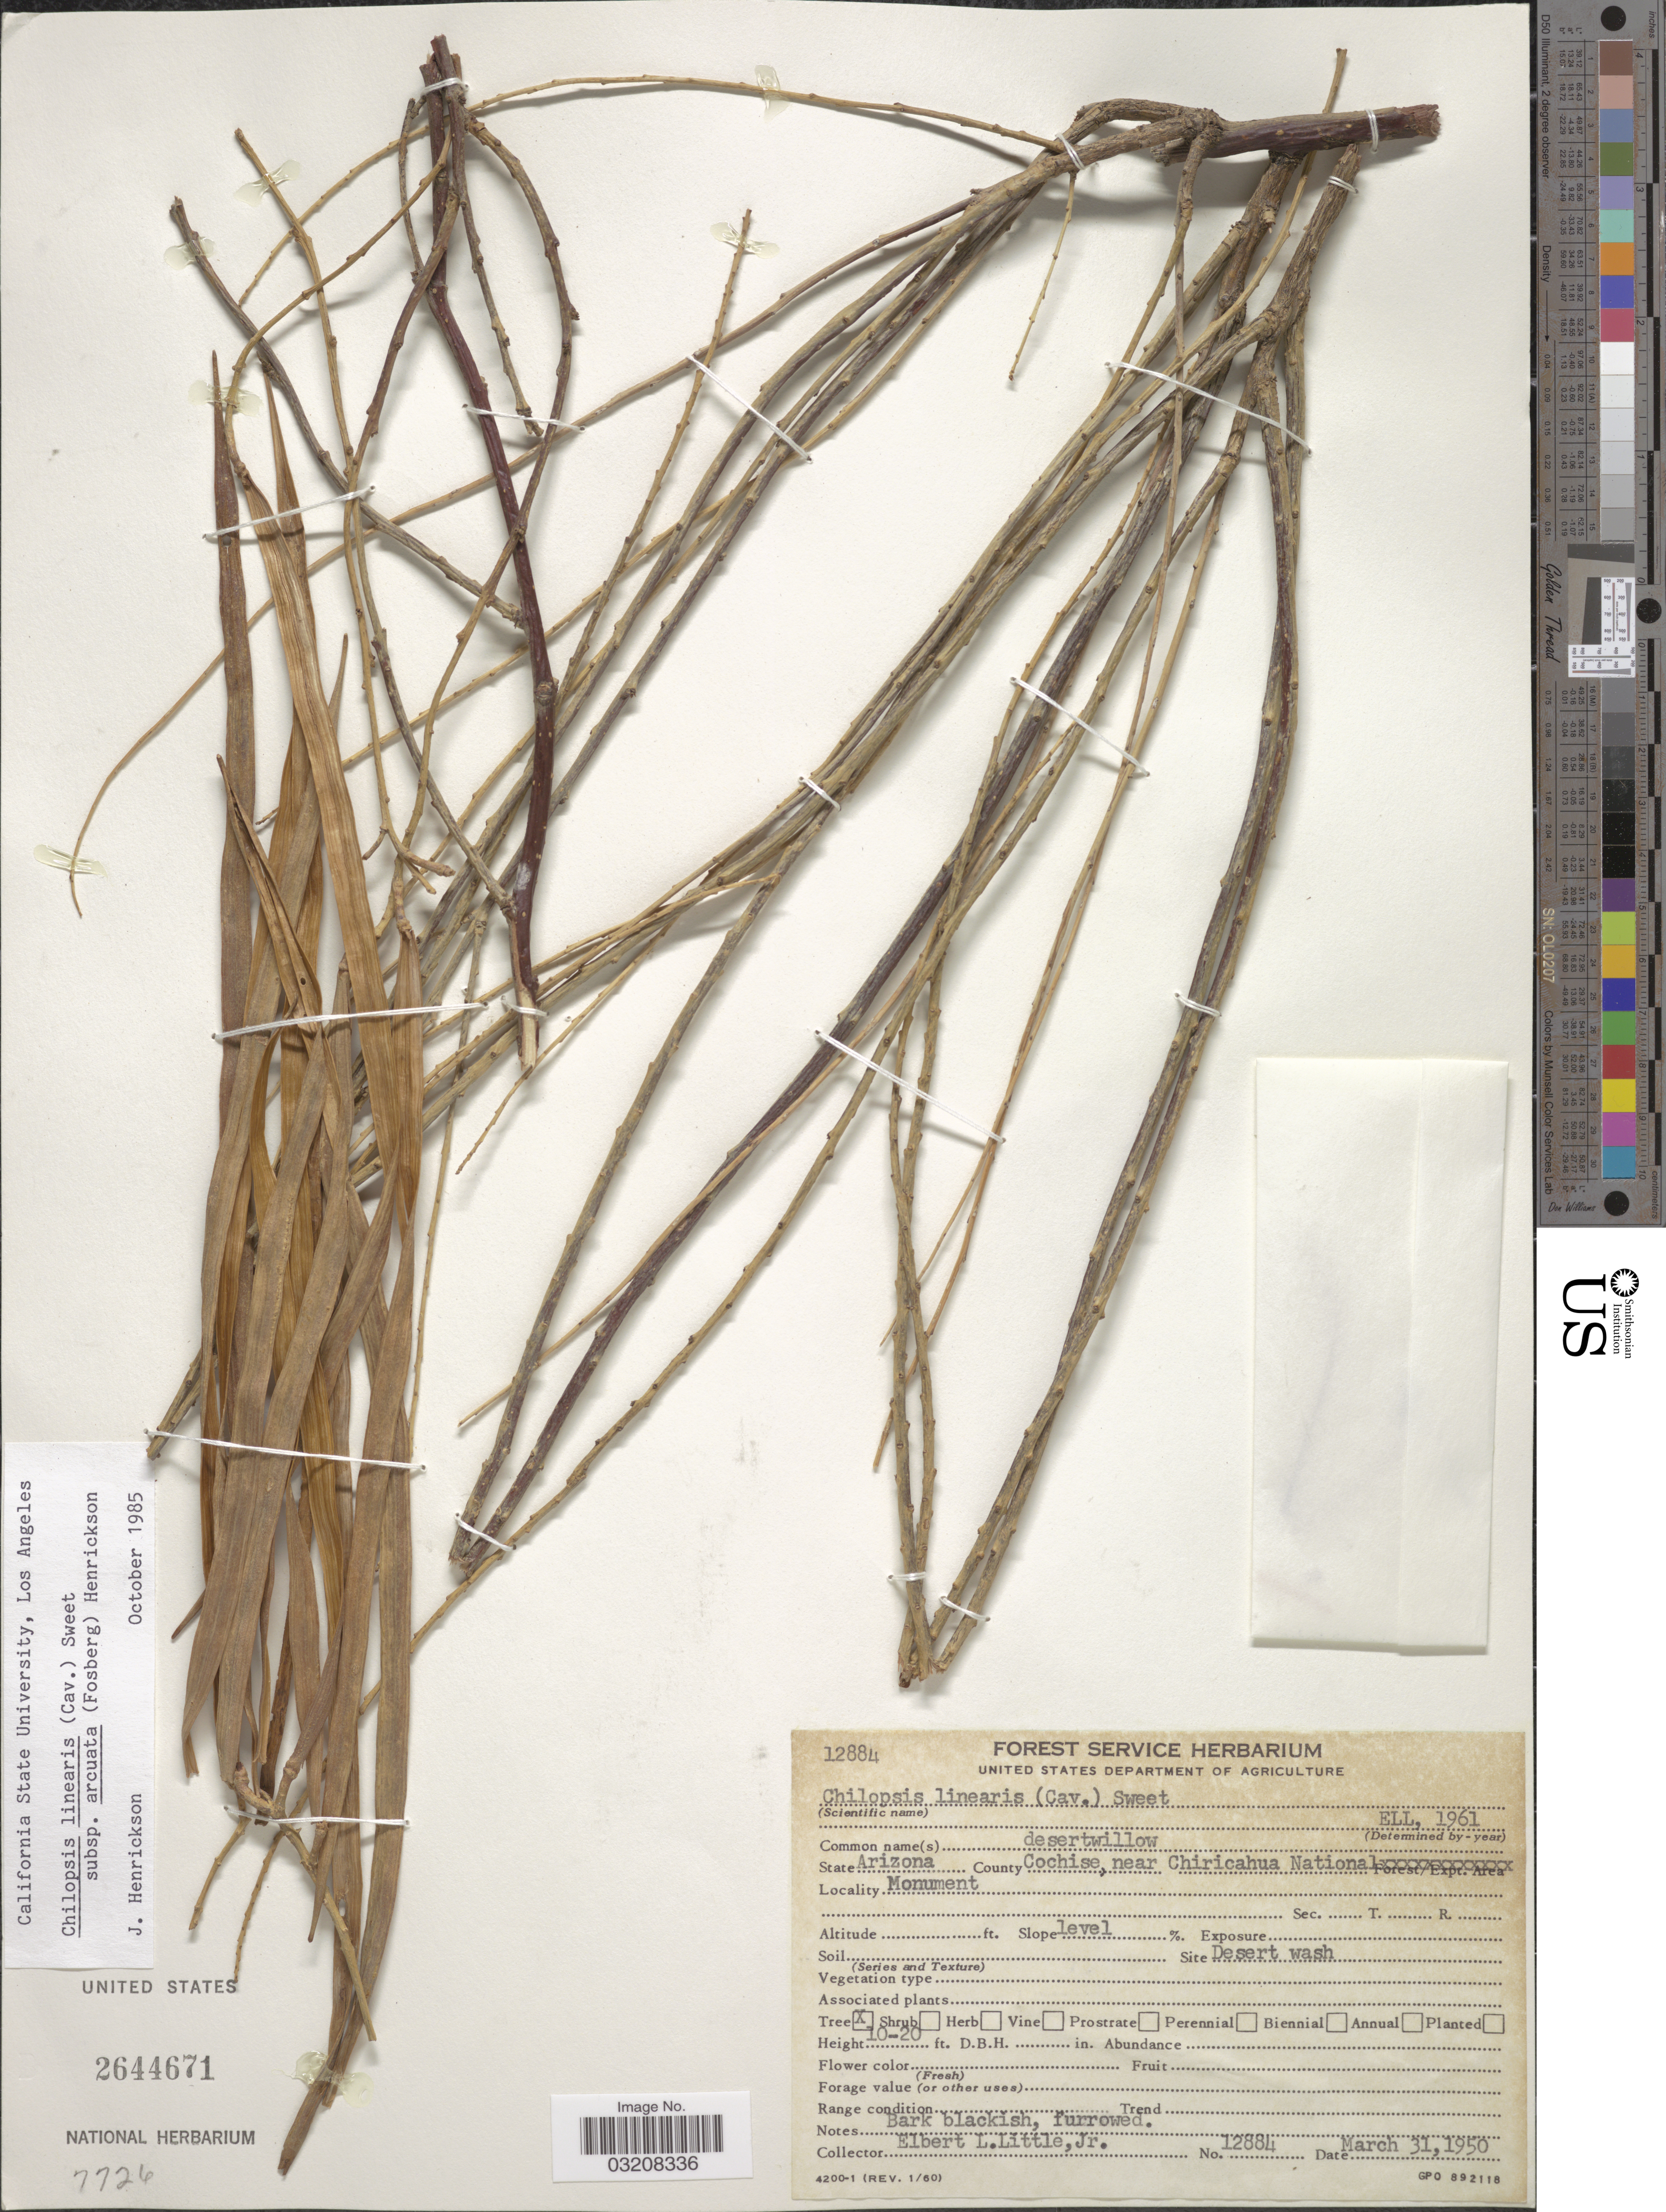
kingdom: Plantae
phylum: Tracheophyta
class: Magnoliopsida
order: Lamiales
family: Bignoniaceae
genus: Chilopsis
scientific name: Chilopsis linearis subsp. arcuata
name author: (Fosberg) Henrickson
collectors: E. L. Little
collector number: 12884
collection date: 1950-03-31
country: United States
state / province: Arizona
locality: County Cochise, near Chiricahua National Monument.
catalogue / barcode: US 2644671